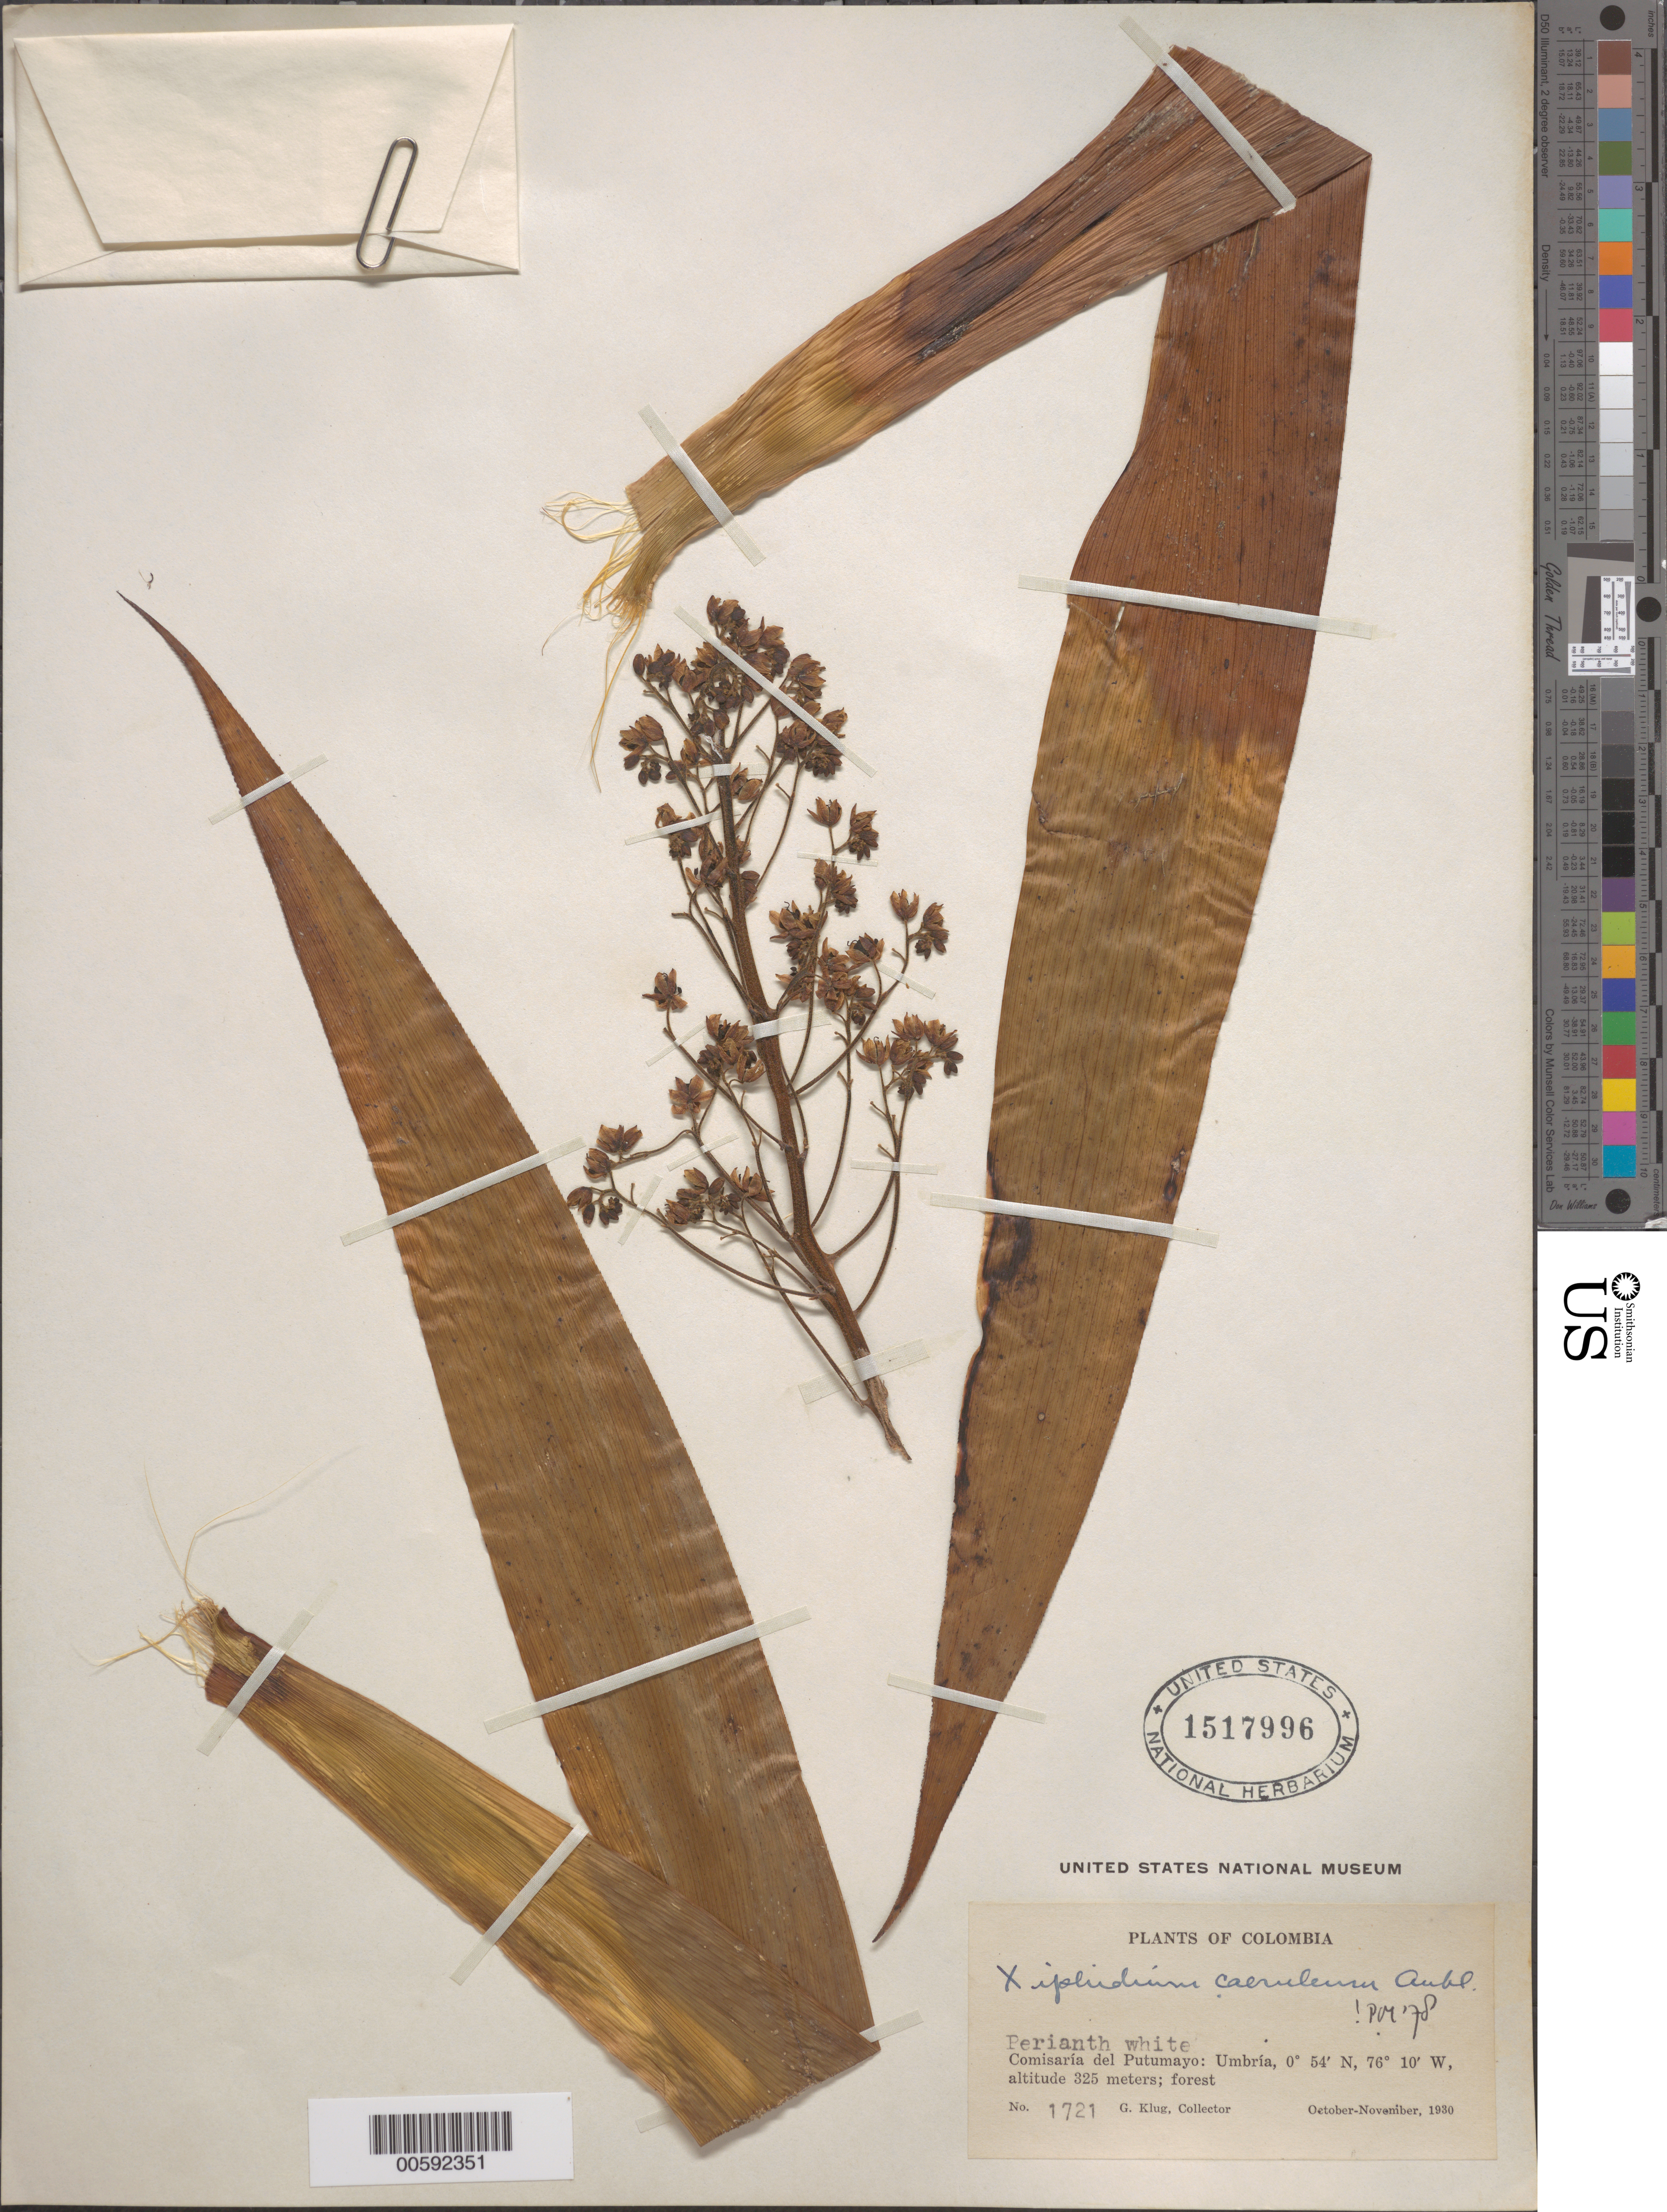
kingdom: Plantae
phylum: Tracheophyta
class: Liliopsida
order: Commelinales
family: Haemodoraceae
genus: Xiphidium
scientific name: Xiphidium caeruleum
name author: Aubl.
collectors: G. Klug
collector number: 1721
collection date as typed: Oct 1930 to -- Nov 1930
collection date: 1930-10/1930-11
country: Colombia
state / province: Putumayo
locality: Umbria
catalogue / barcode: US 1517996